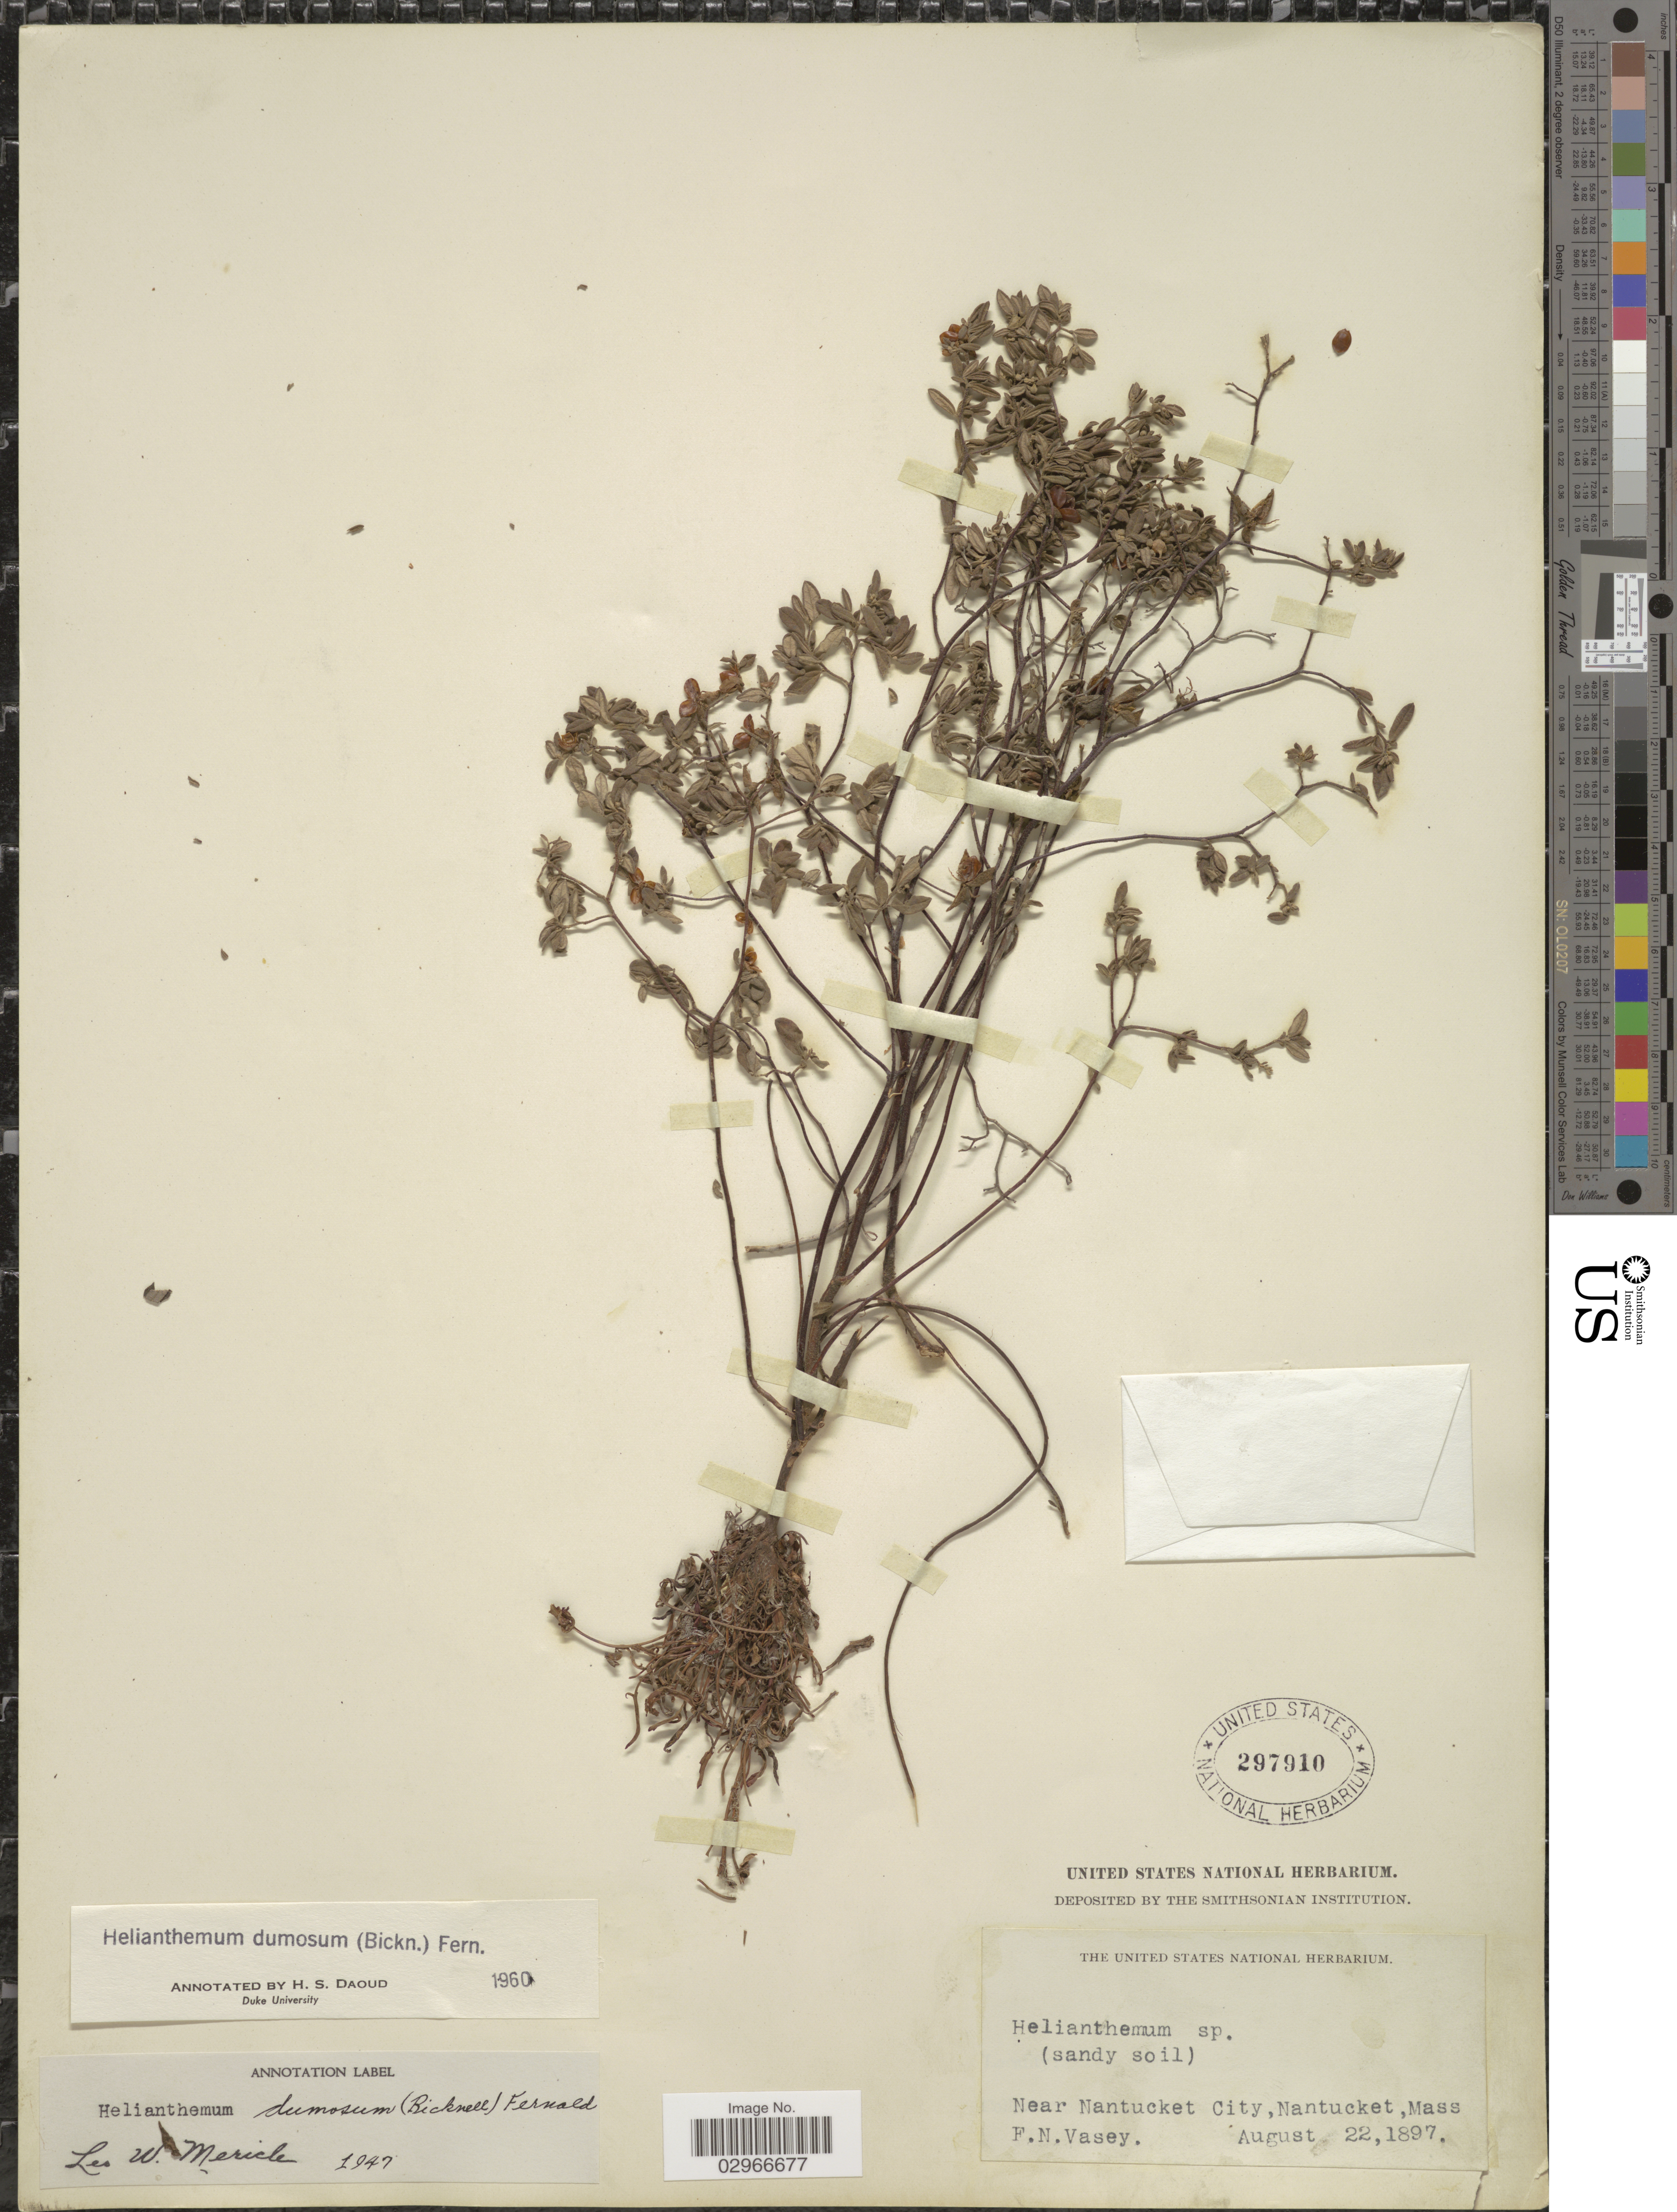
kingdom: Plantae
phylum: Tracheophyta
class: Magnoliopsida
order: Malvales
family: Cistaceae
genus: Helianthemum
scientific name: Helianthemum dumosum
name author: (E.P. Bicknell) Fernald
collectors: F. N. Vasey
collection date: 1897-08-22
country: United States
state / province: Massachusetts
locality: Near Nantucket City, Nantucket.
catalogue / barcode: US 297910